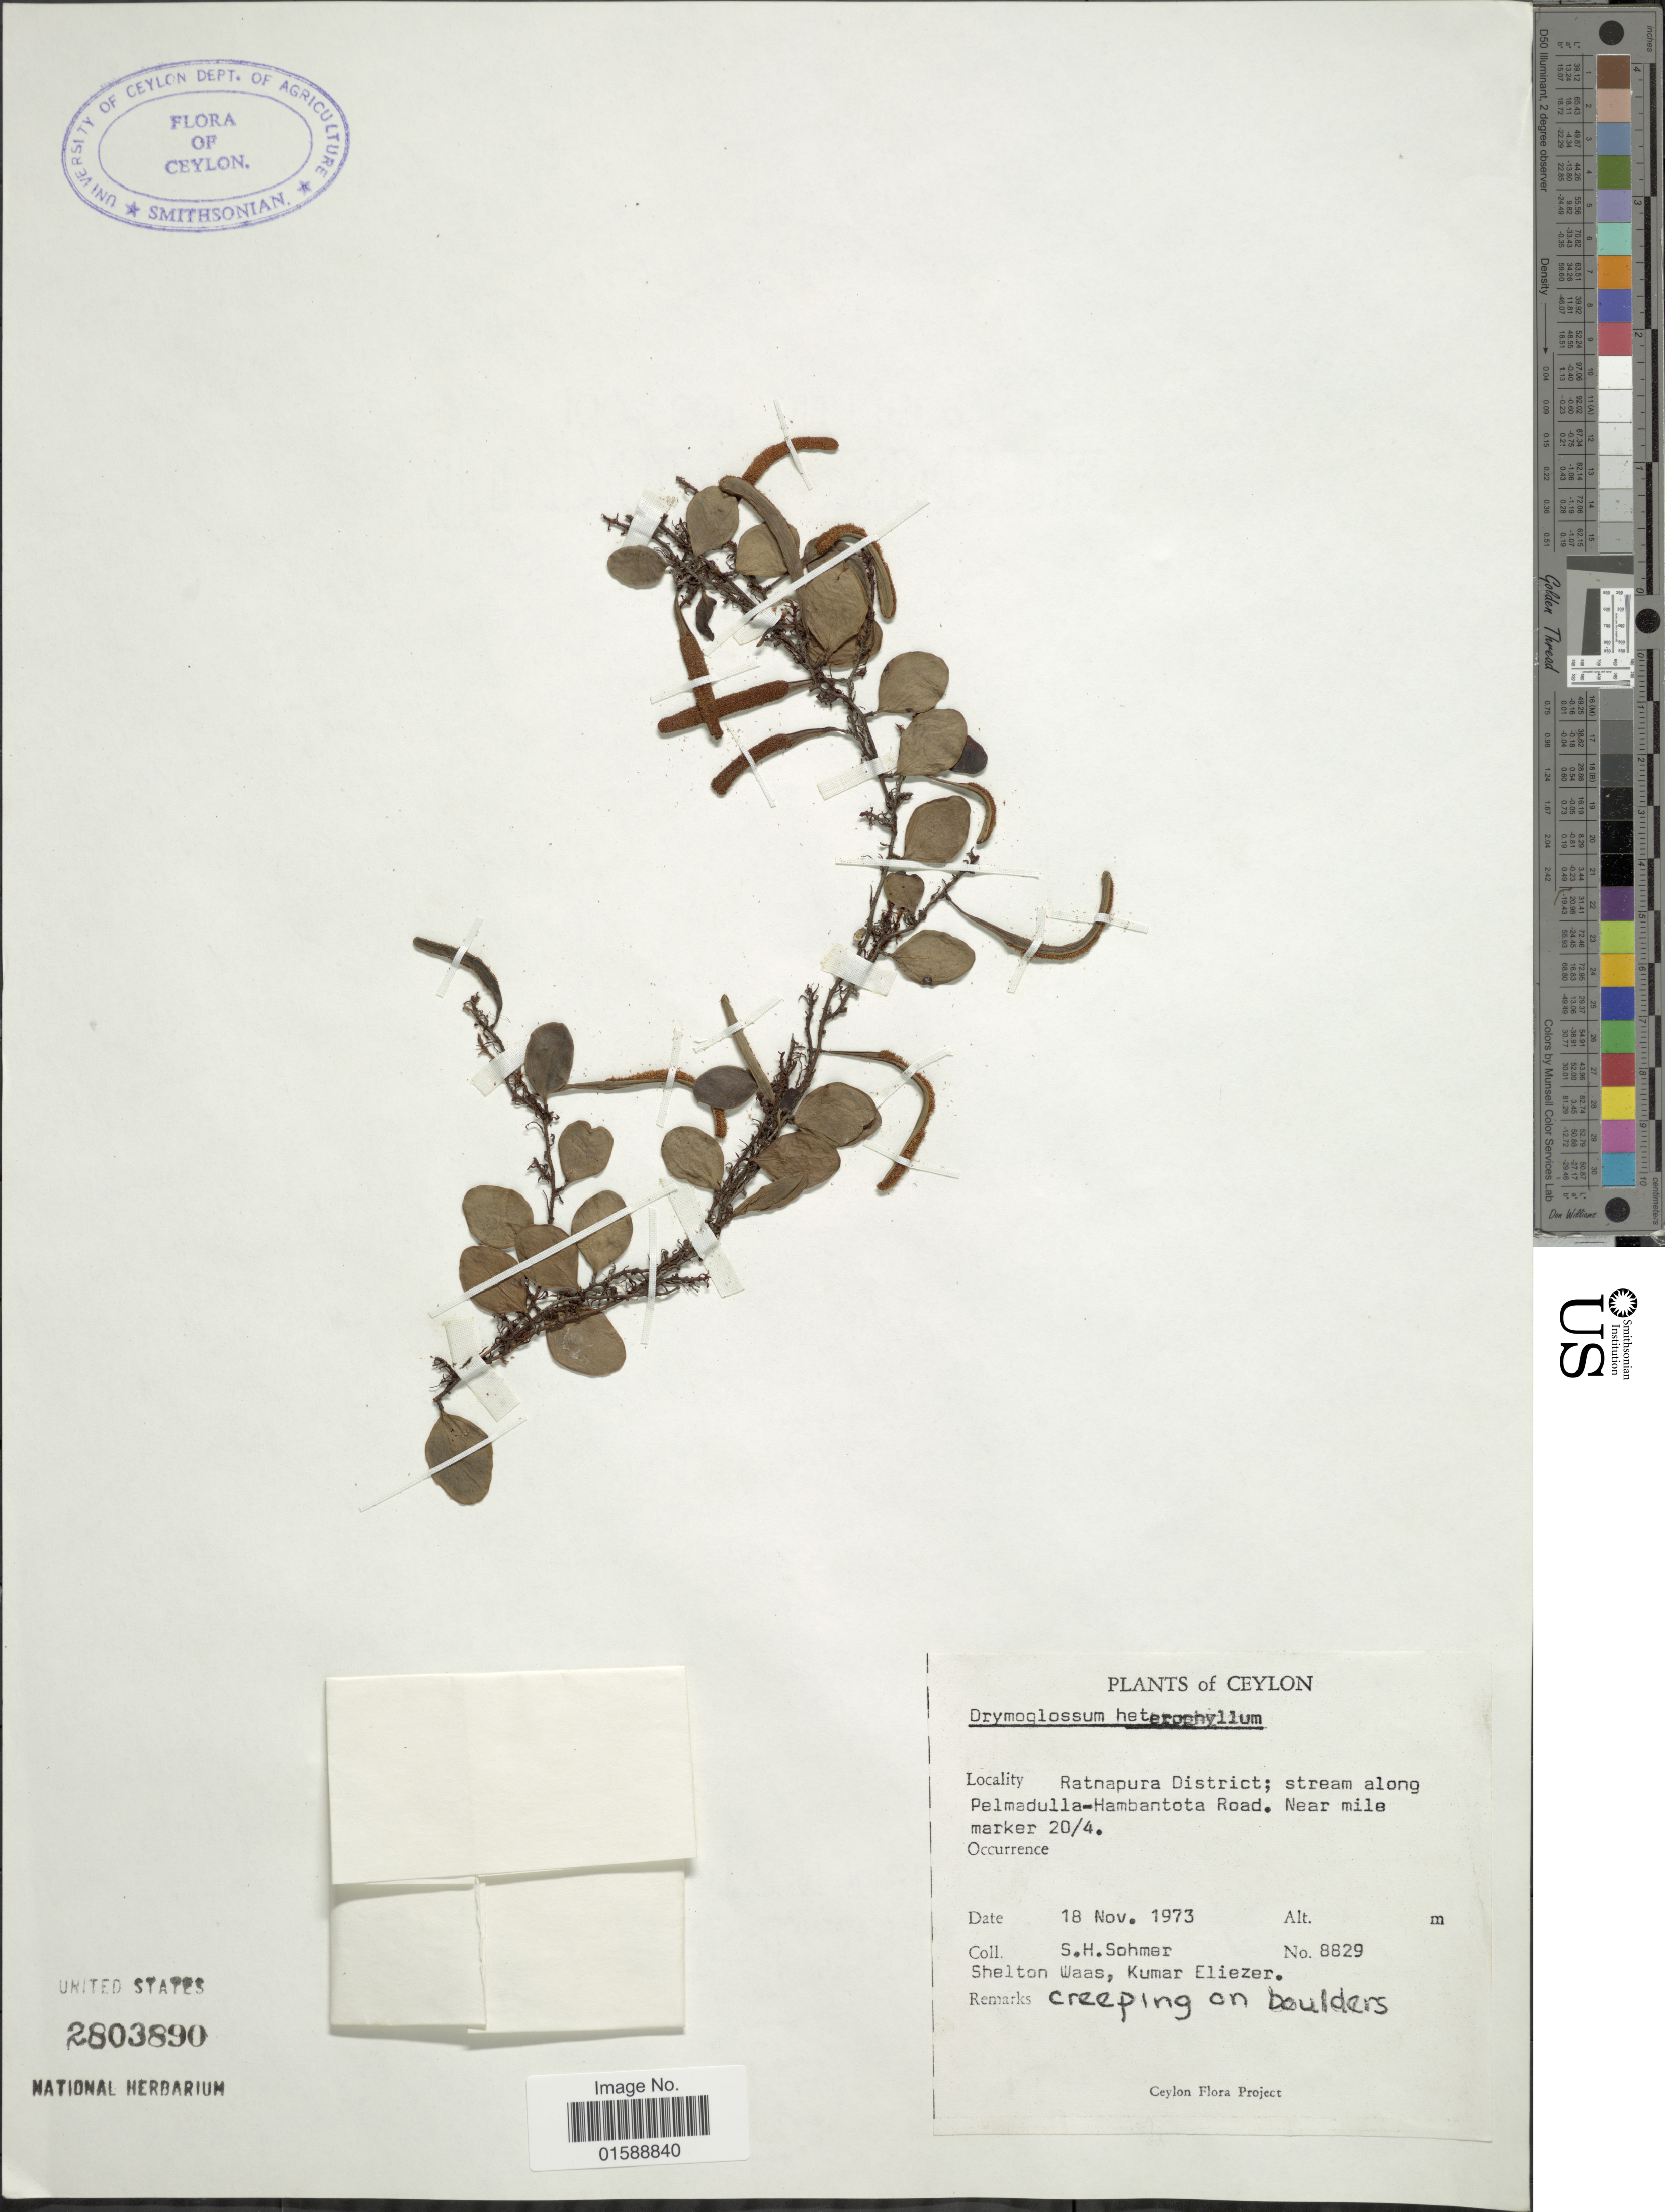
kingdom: Plantae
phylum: Tracheophyta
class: Polypodiopsida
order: Polypodiales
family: Polypodiaceae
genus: Pyrrosia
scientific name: Pyrrosia heterophylla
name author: (L.) M.G. Price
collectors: S. H. Sohmer, S. Waas & K. Eliezer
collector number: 8829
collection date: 1973-11-18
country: Sri Lanka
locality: Ceylon. Ratnapura District; stream along Pelmadulla-Hambantota Road. Near mile marker 20/4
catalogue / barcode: US 2803890